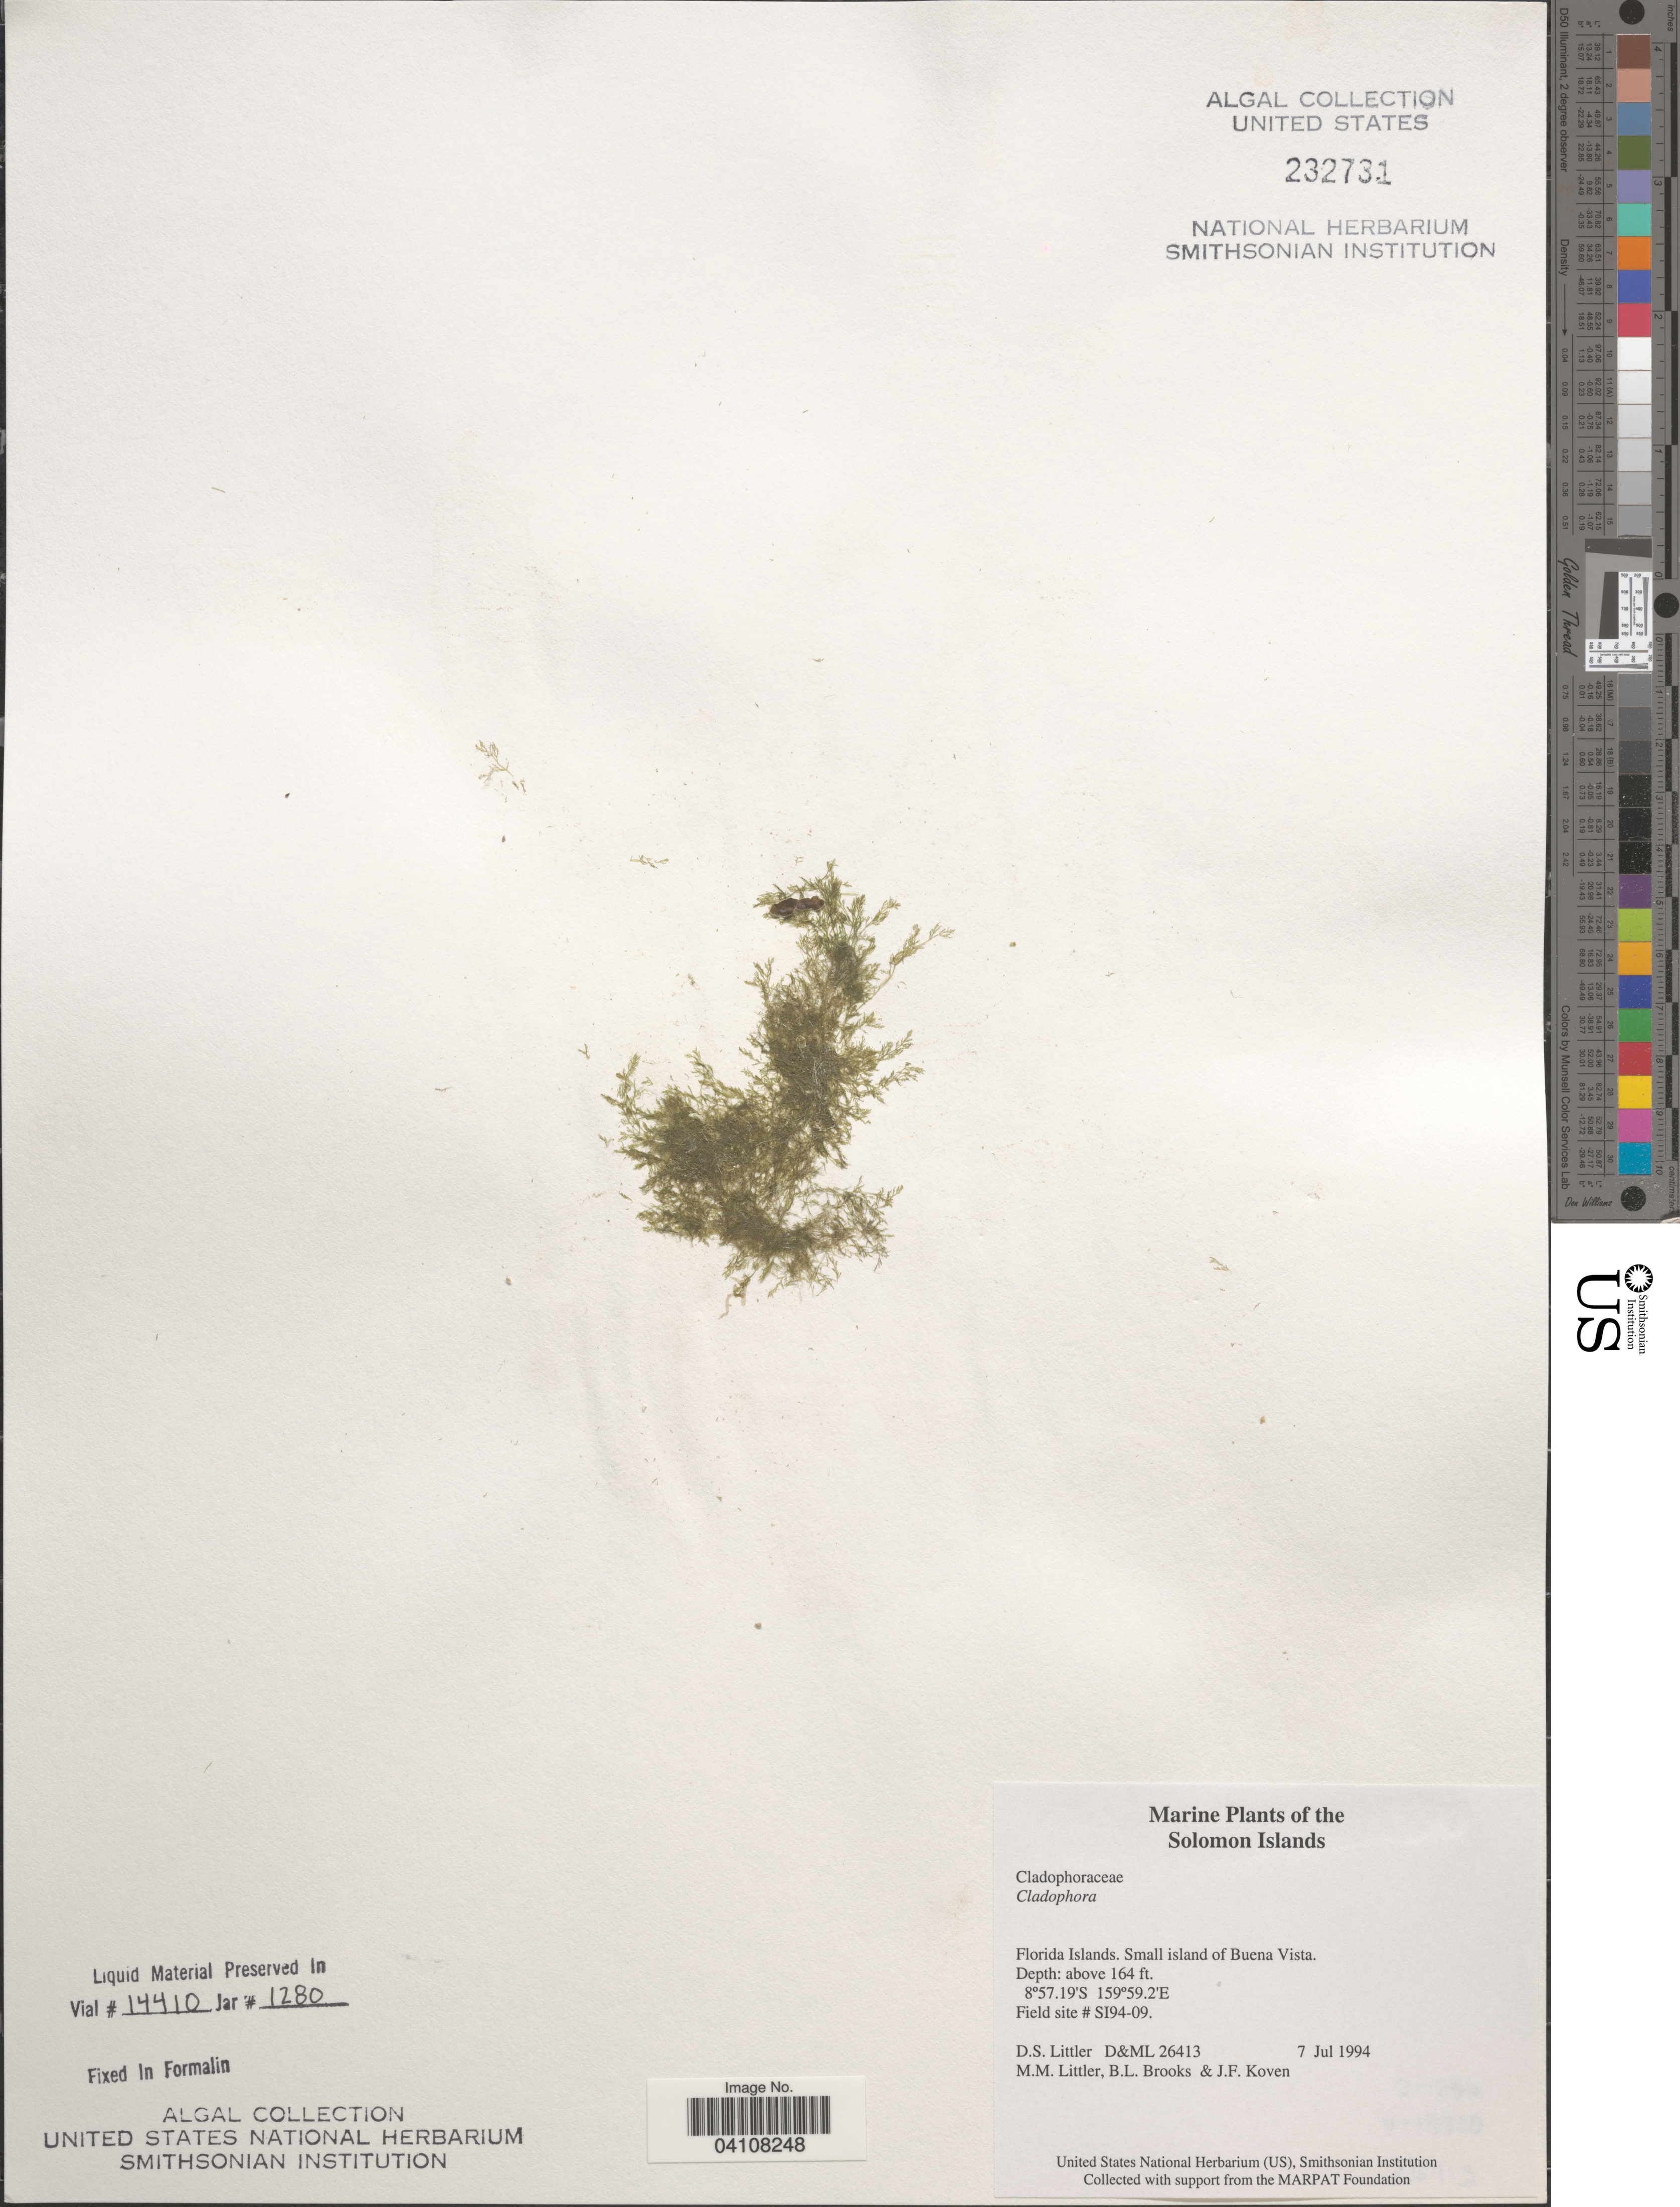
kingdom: Plantae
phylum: Chlorophyta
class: Ulvophyceae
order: Cladophorales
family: Cladophoraceae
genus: Cladophora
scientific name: Cladophora sp.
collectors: D. S. Littler, B. Brooks & J. Koven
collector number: D&ML26413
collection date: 1994-07-07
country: Solomon Islands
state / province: Solomon Islands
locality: Florida Islands. Small island of Buena Vista. Field site # SI94-09.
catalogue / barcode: US 232731